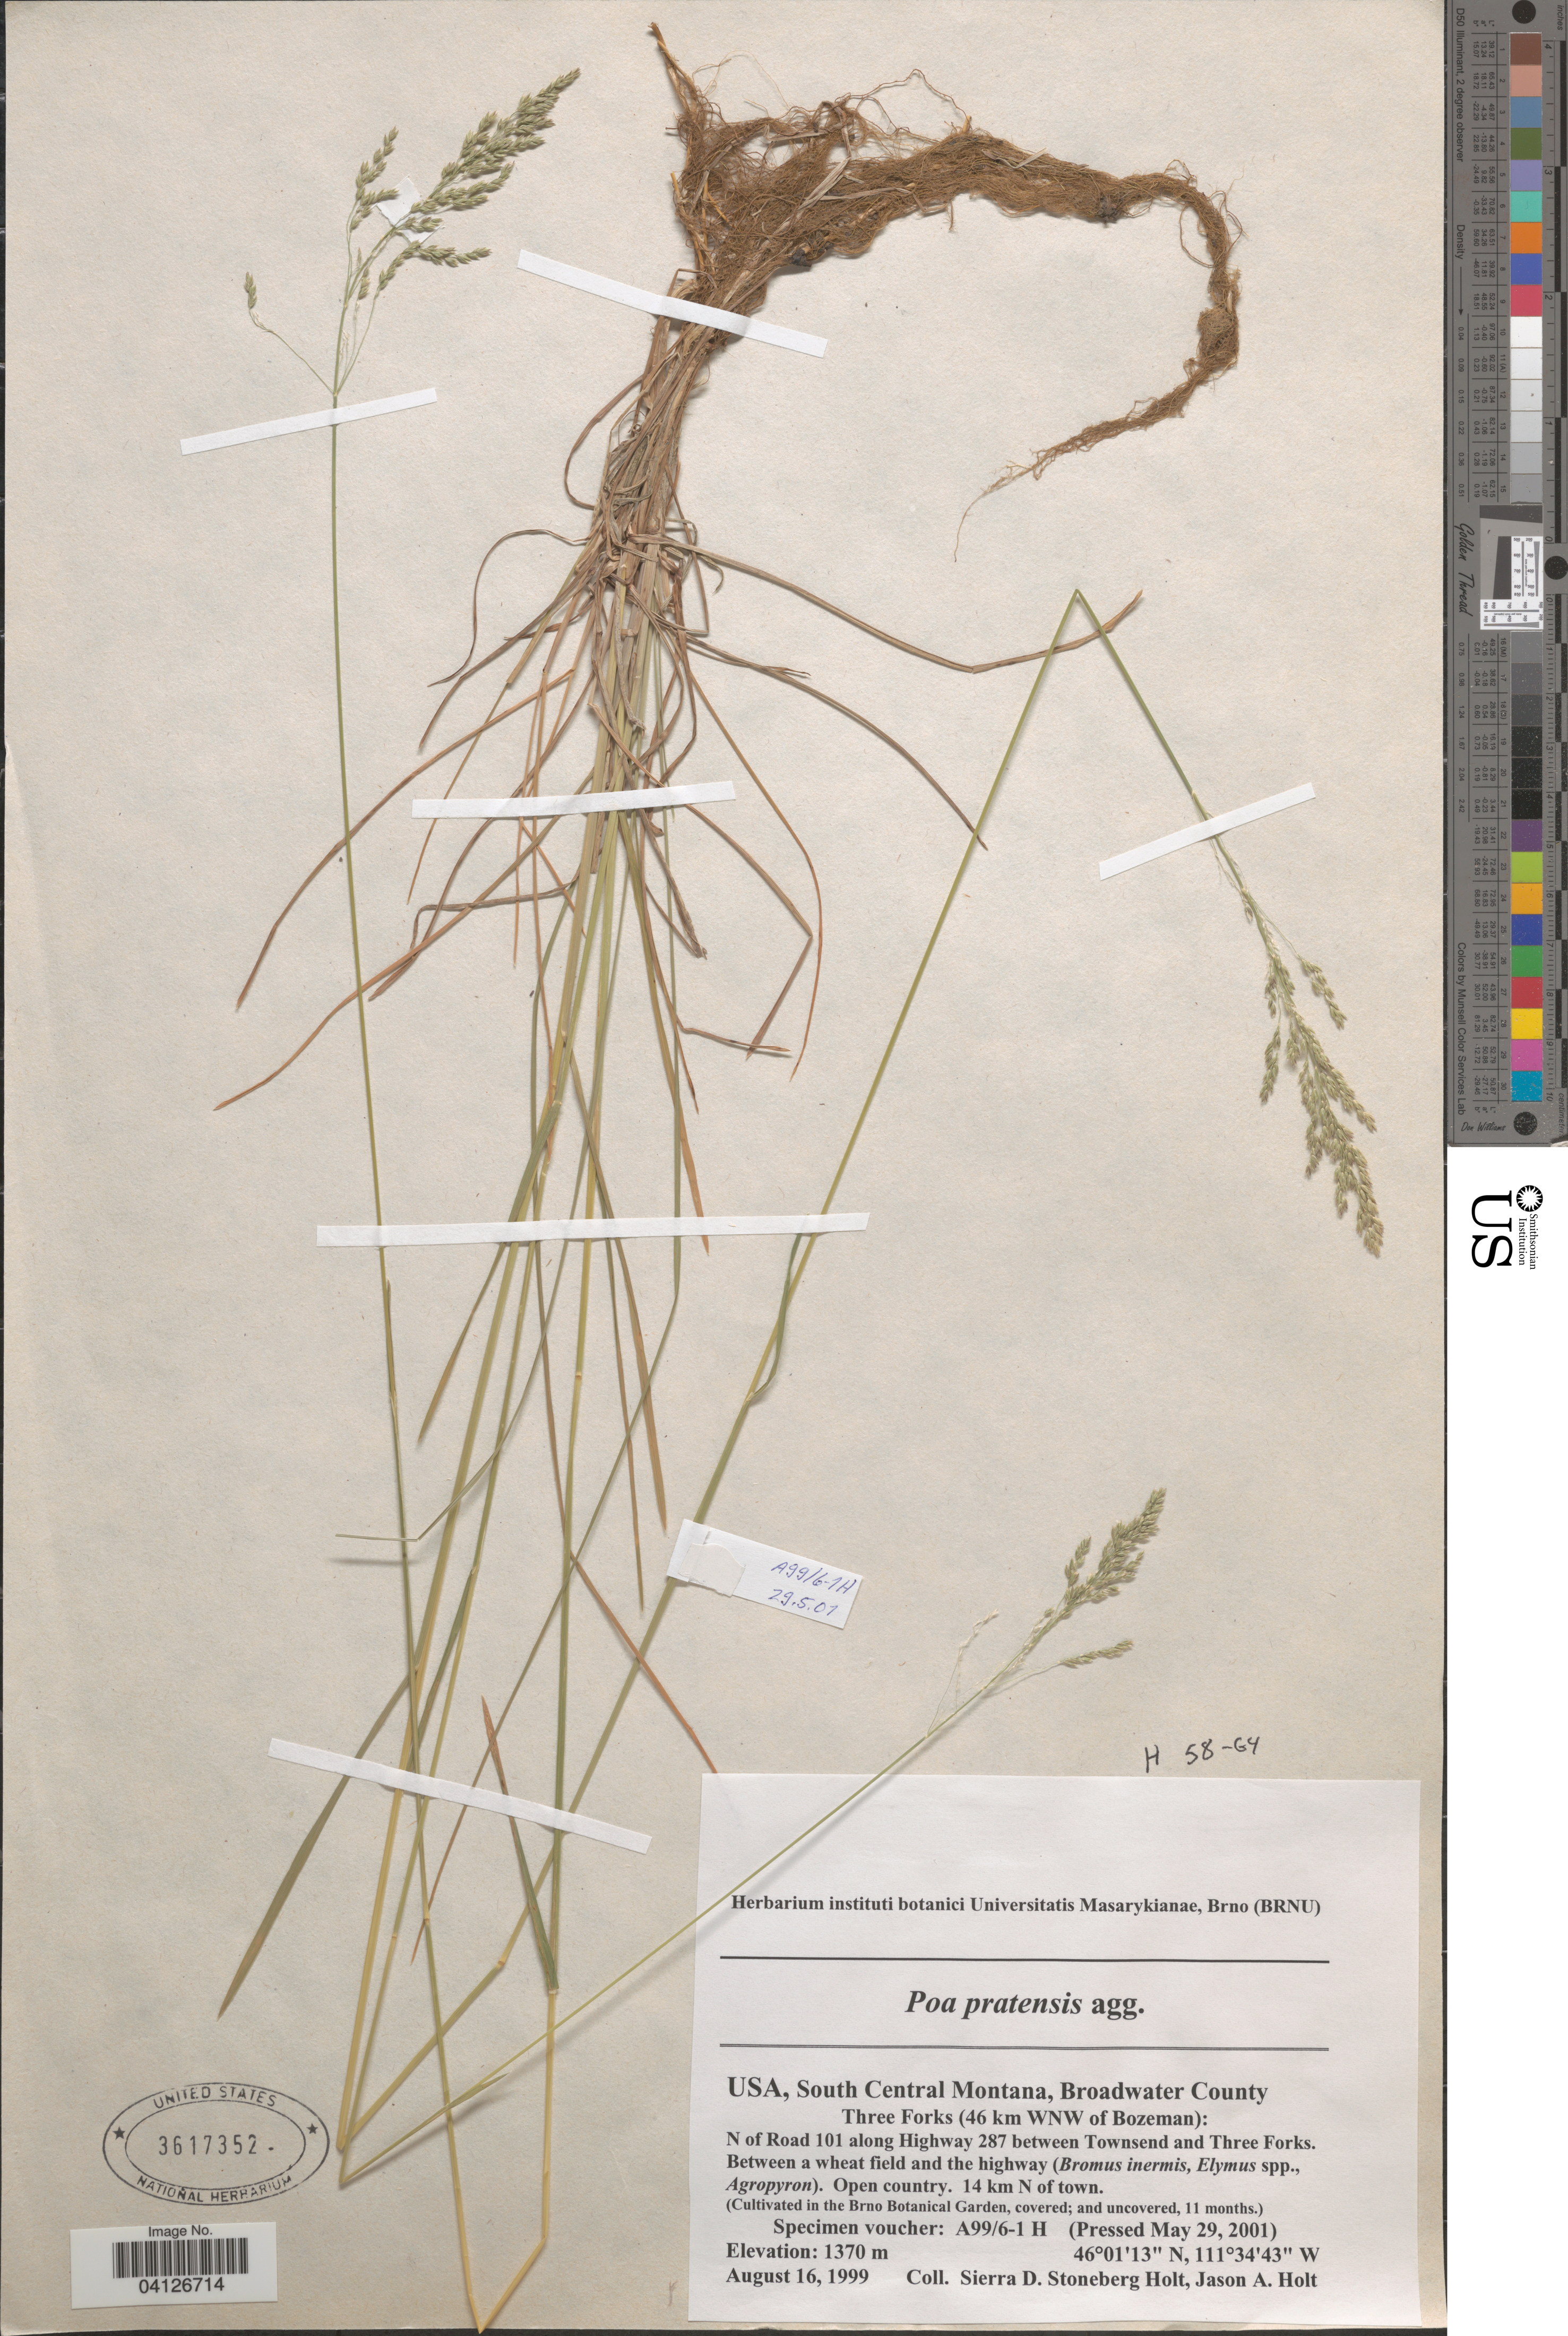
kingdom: Plantae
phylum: Tracheophyta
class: Liliopsida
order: Poales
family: Poaceae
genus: Poa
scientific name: Poa pratensis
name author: L.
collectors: Ex herb. instituti botanici Universitatis Masarykianae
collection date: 2001-05-29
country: Czechia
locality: (Cultivated in the Brno Botanical Garden, covered; and uncovered, 11 months.).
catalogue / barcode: US 3617352